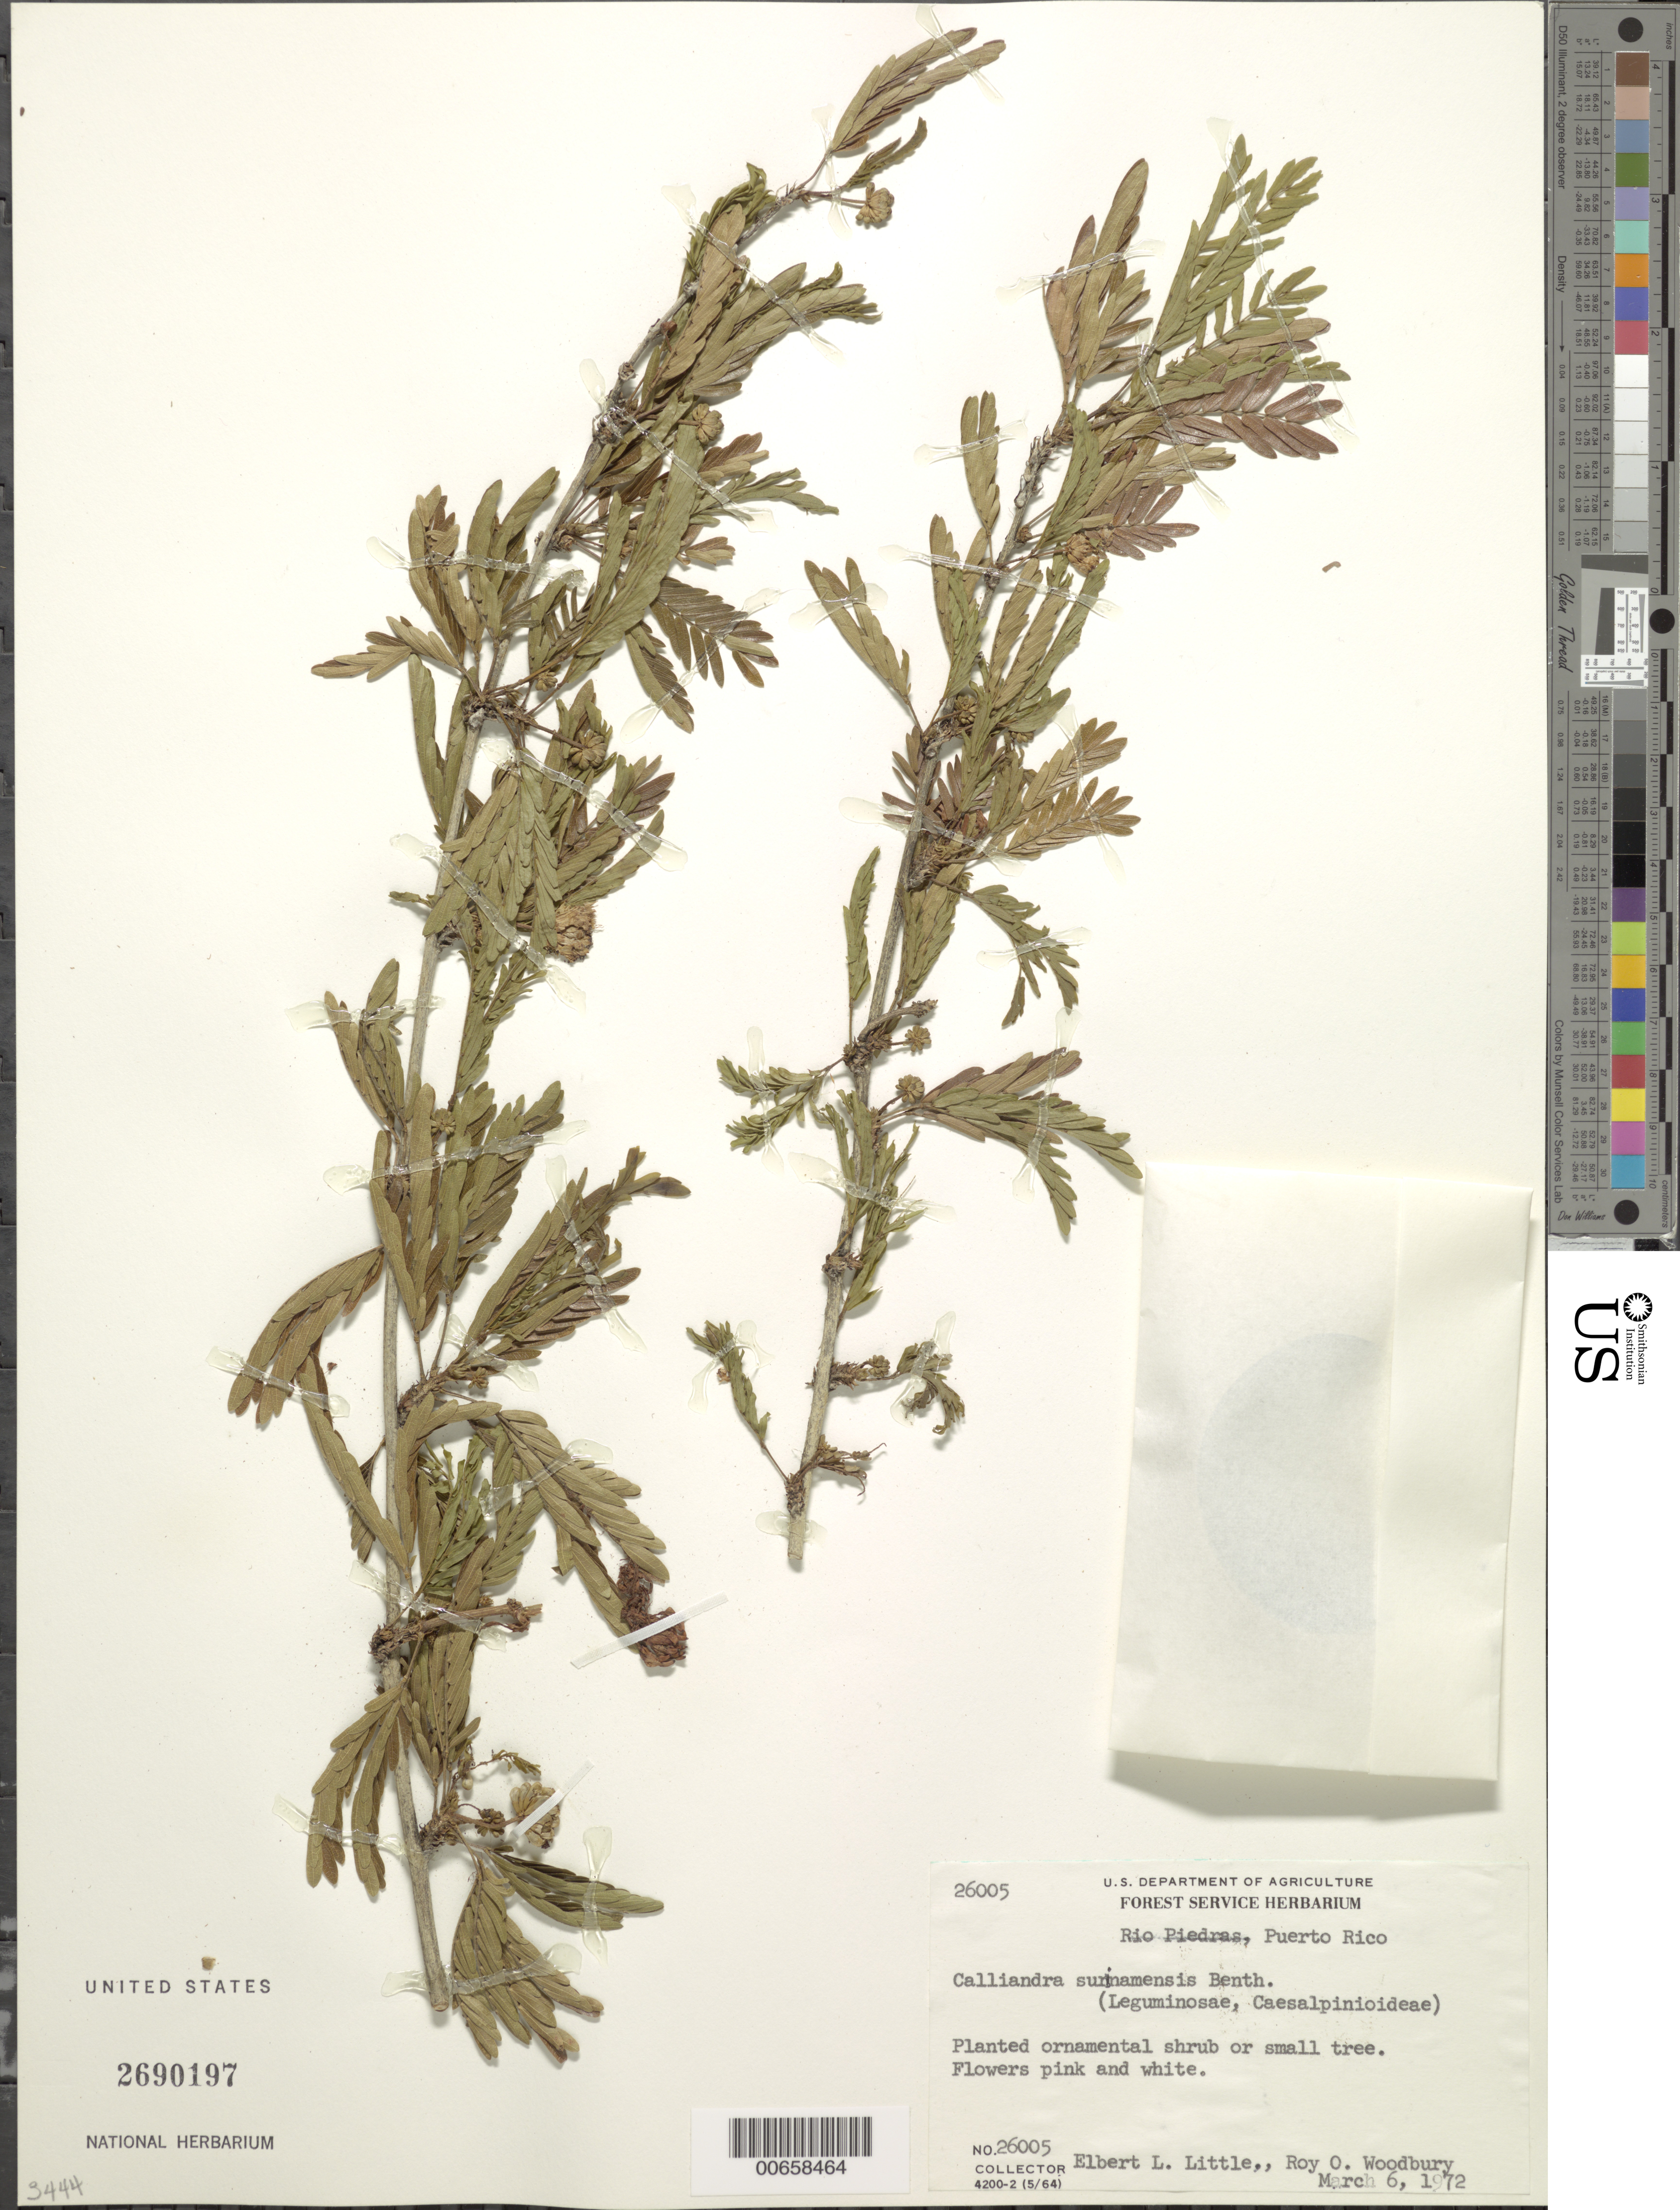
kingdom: Plantae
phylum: Tracheophyta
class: Magnoliopsida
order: Fabales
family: Fabaceae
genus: Calliandra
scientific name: Calliandra surinamensis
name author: Benth.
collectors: E. L. Little & R. O. Woodbury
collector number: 26005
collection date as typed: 06 Mar 1972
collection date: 1972-03-06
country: Puerto Rico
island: Greater Antilles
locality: Sierra de Naguabo ad Rio Blanco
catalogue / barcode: US 2690197